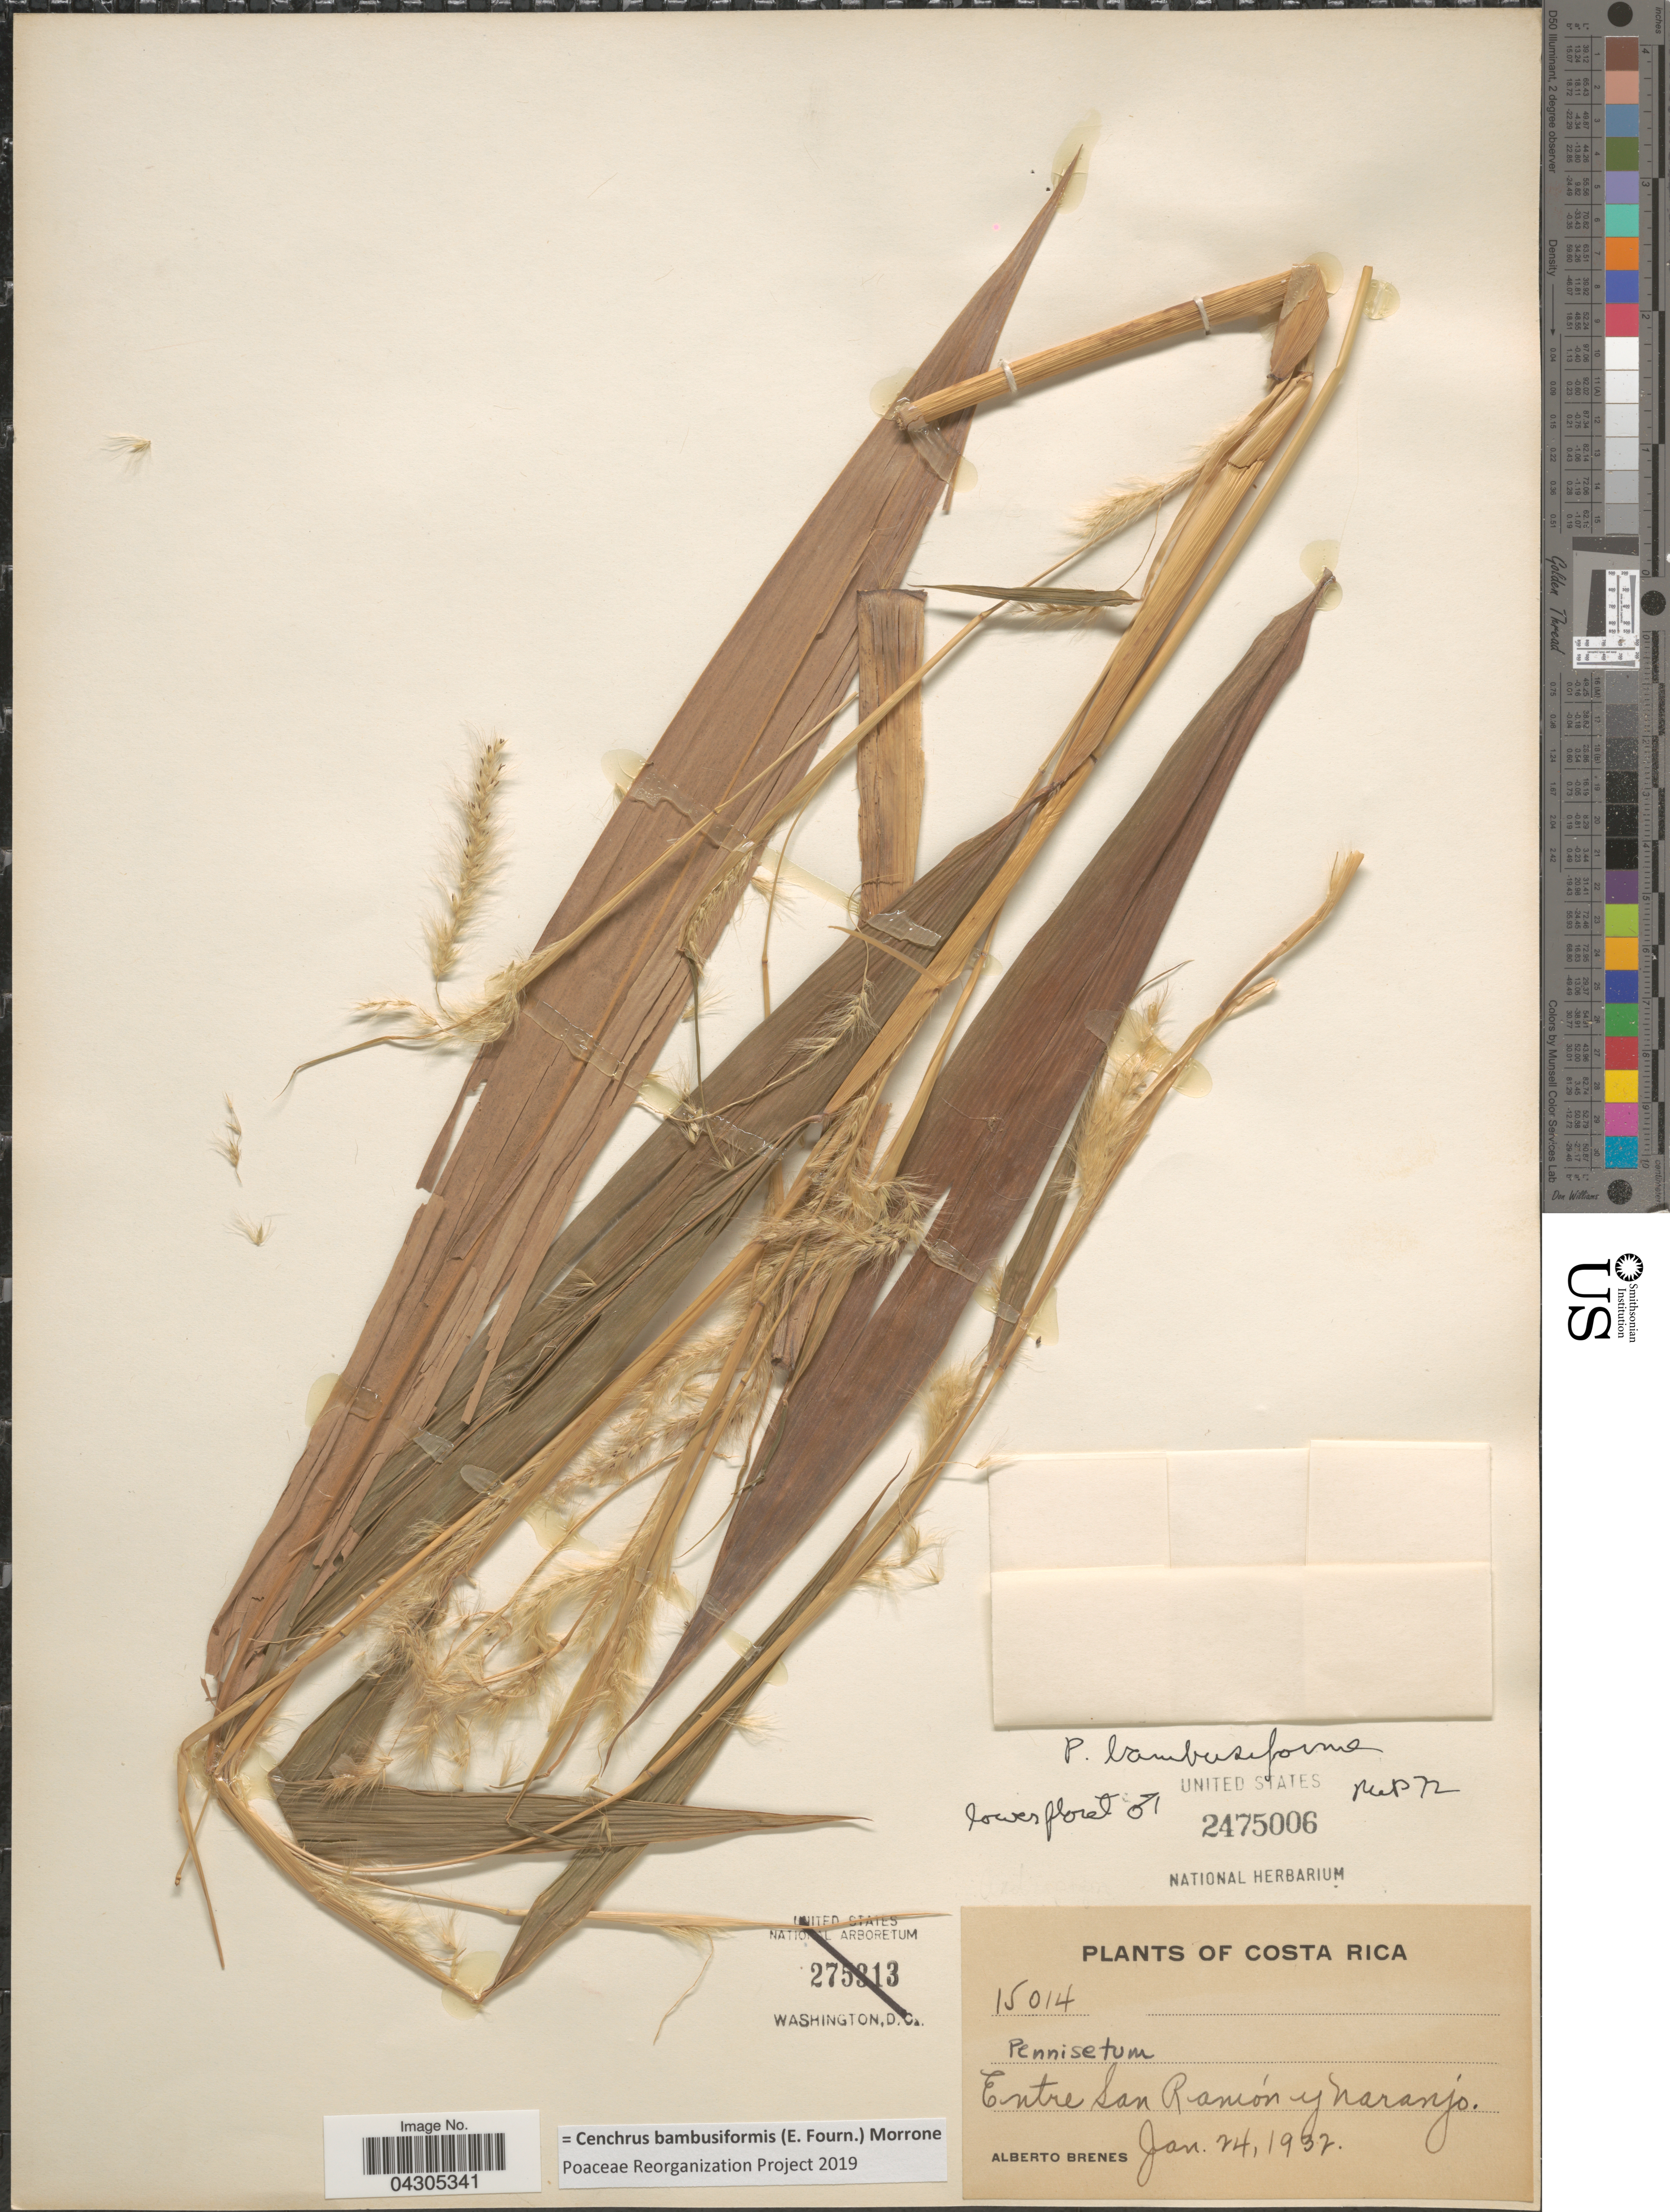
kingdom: Plantae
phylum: Tracheophyta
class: Liliopsida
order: Poales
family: Poaceae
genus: Cenchrus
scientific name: Cenchrus bambusiformis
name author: (E. Fourn.) Morrone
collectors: A. Brenes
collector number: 15014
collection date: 1932-01-24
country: Costa Rica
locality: Entre San Ramón y Naranjo.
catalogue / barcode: US 2475006